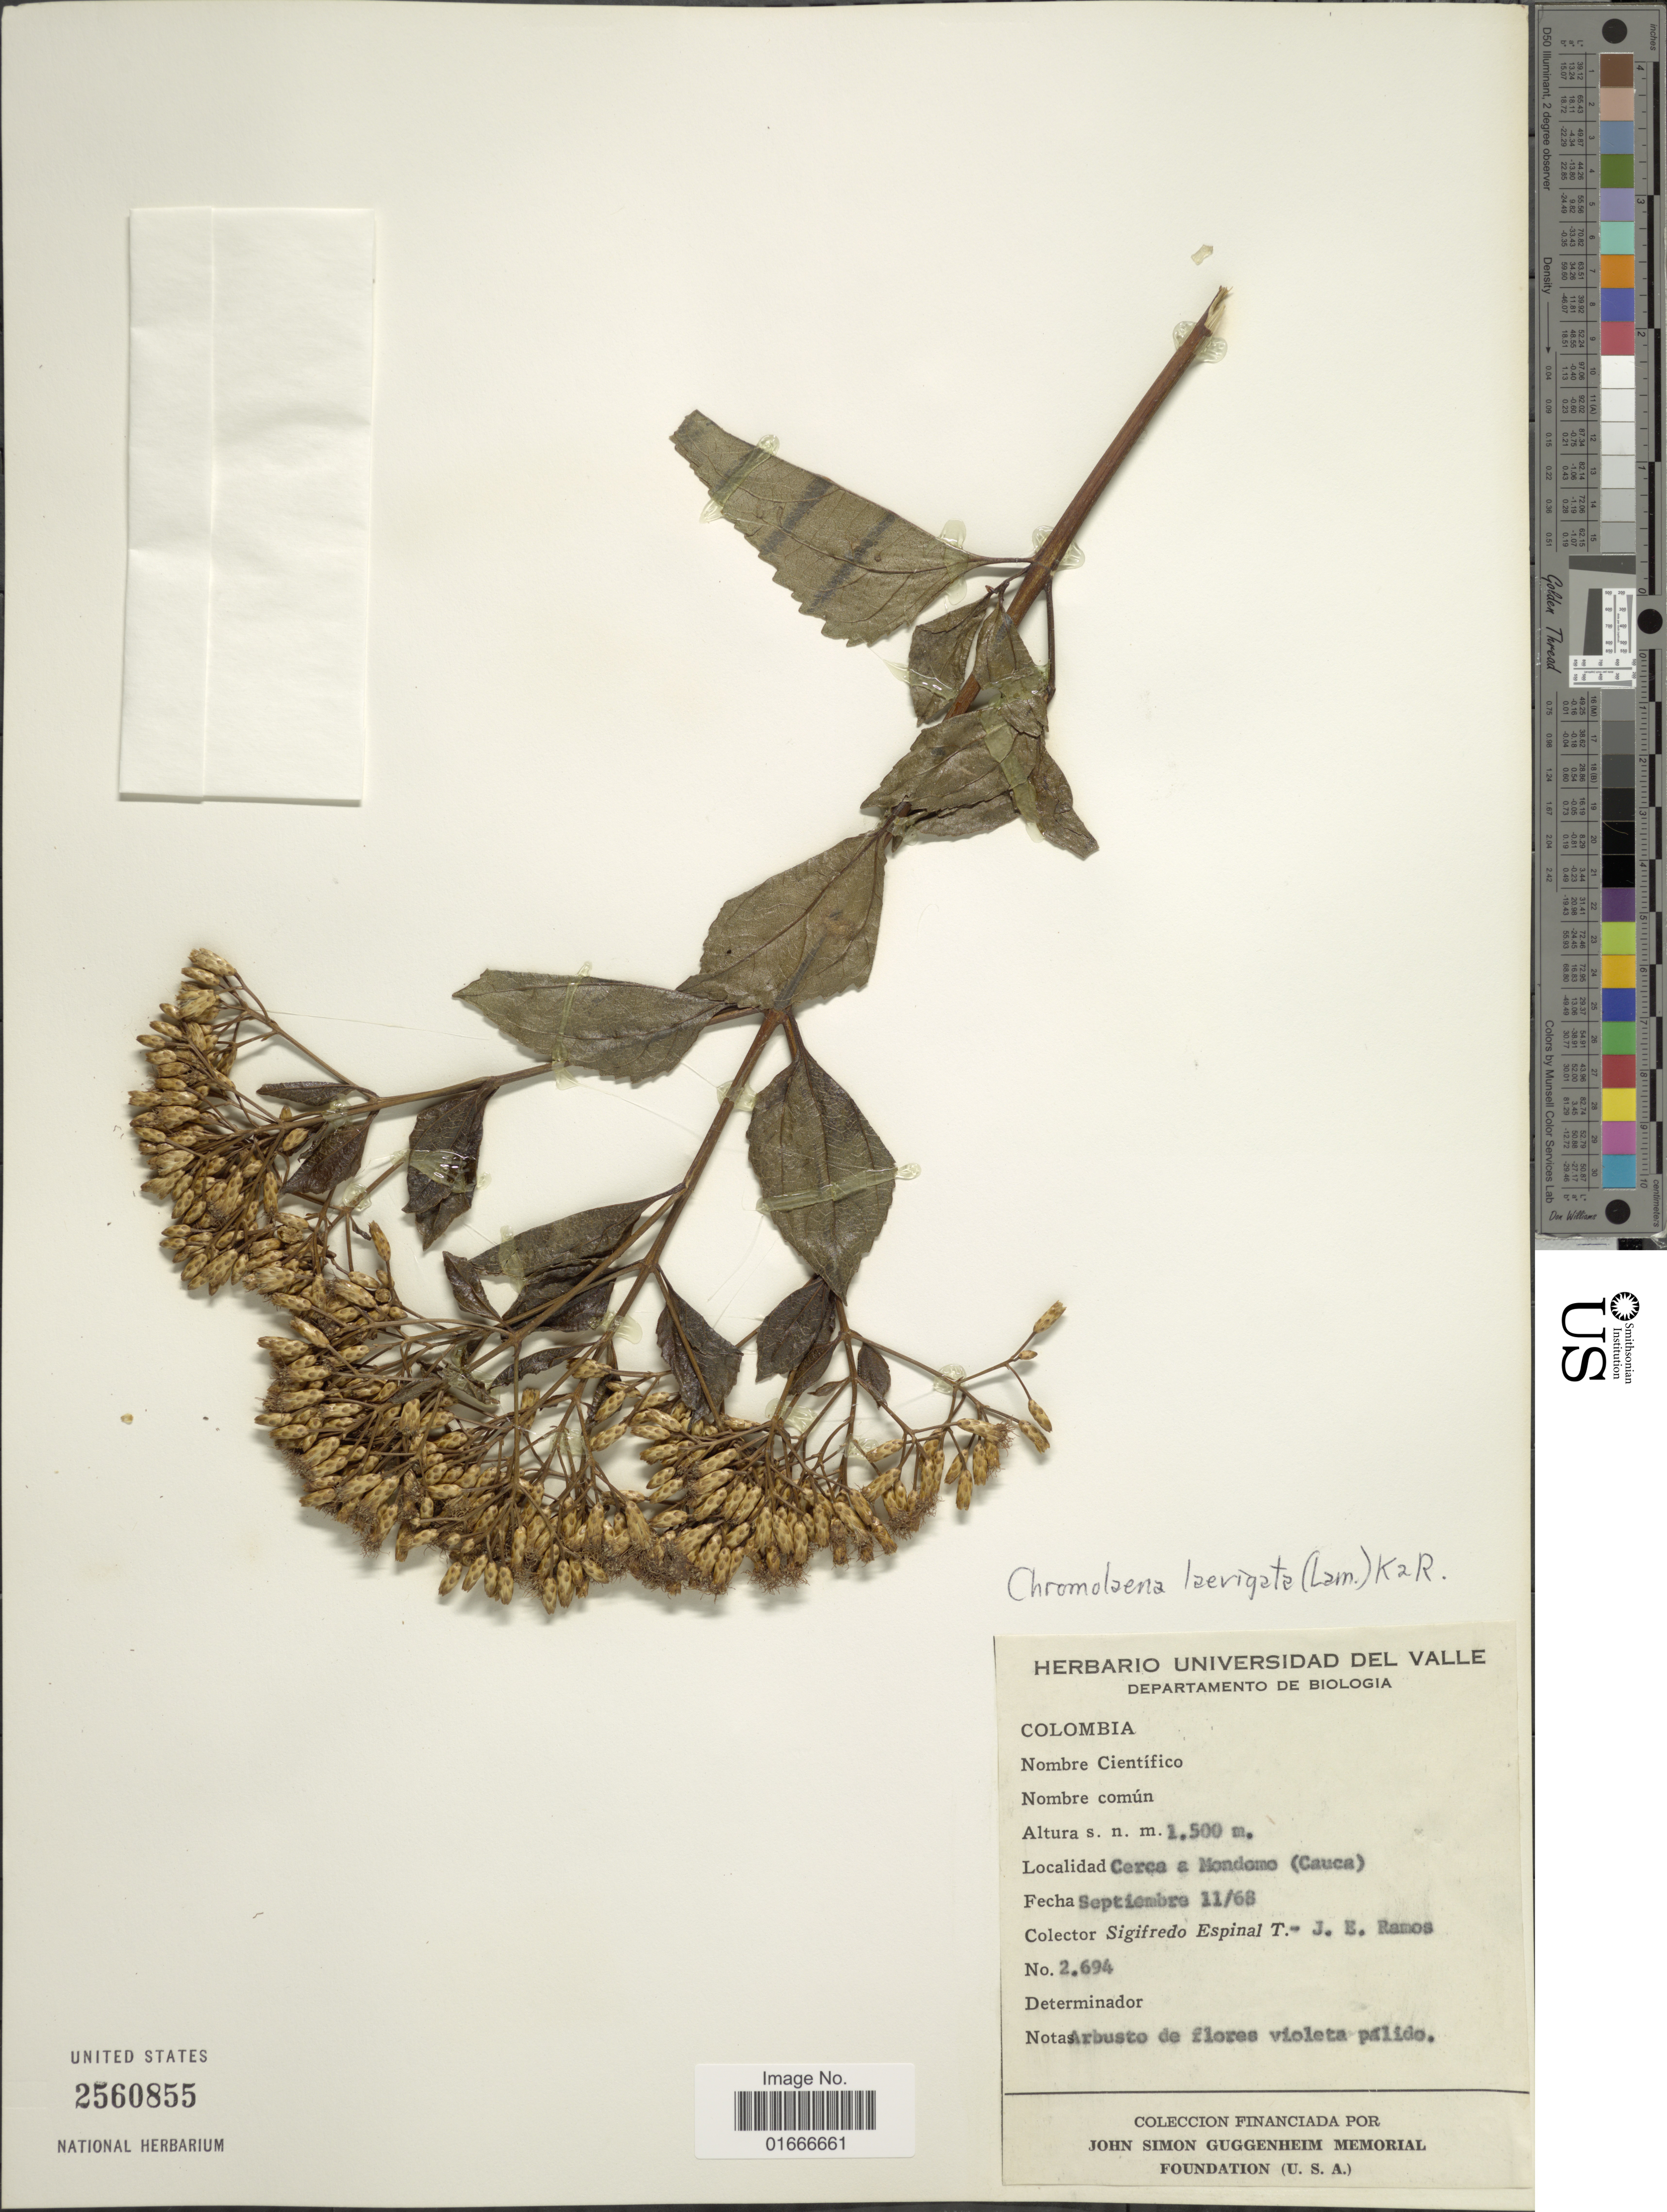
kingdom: Plantae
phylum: Tracheophyta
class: Magnoliopsida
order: Asterales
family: Asteraceae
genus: Chromolaena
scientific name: Chromolaena laevigata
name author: (Lam.) R.M. King & H. Rob.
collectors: S. Espinal T. & J. E. Ramos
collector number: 2694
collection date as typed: Transcribed d/m/y: 11/9/68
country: Colombia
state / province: Cauca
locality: Cerca a Mondomo (Cauca)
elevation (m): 1500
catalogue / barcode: US 2560855